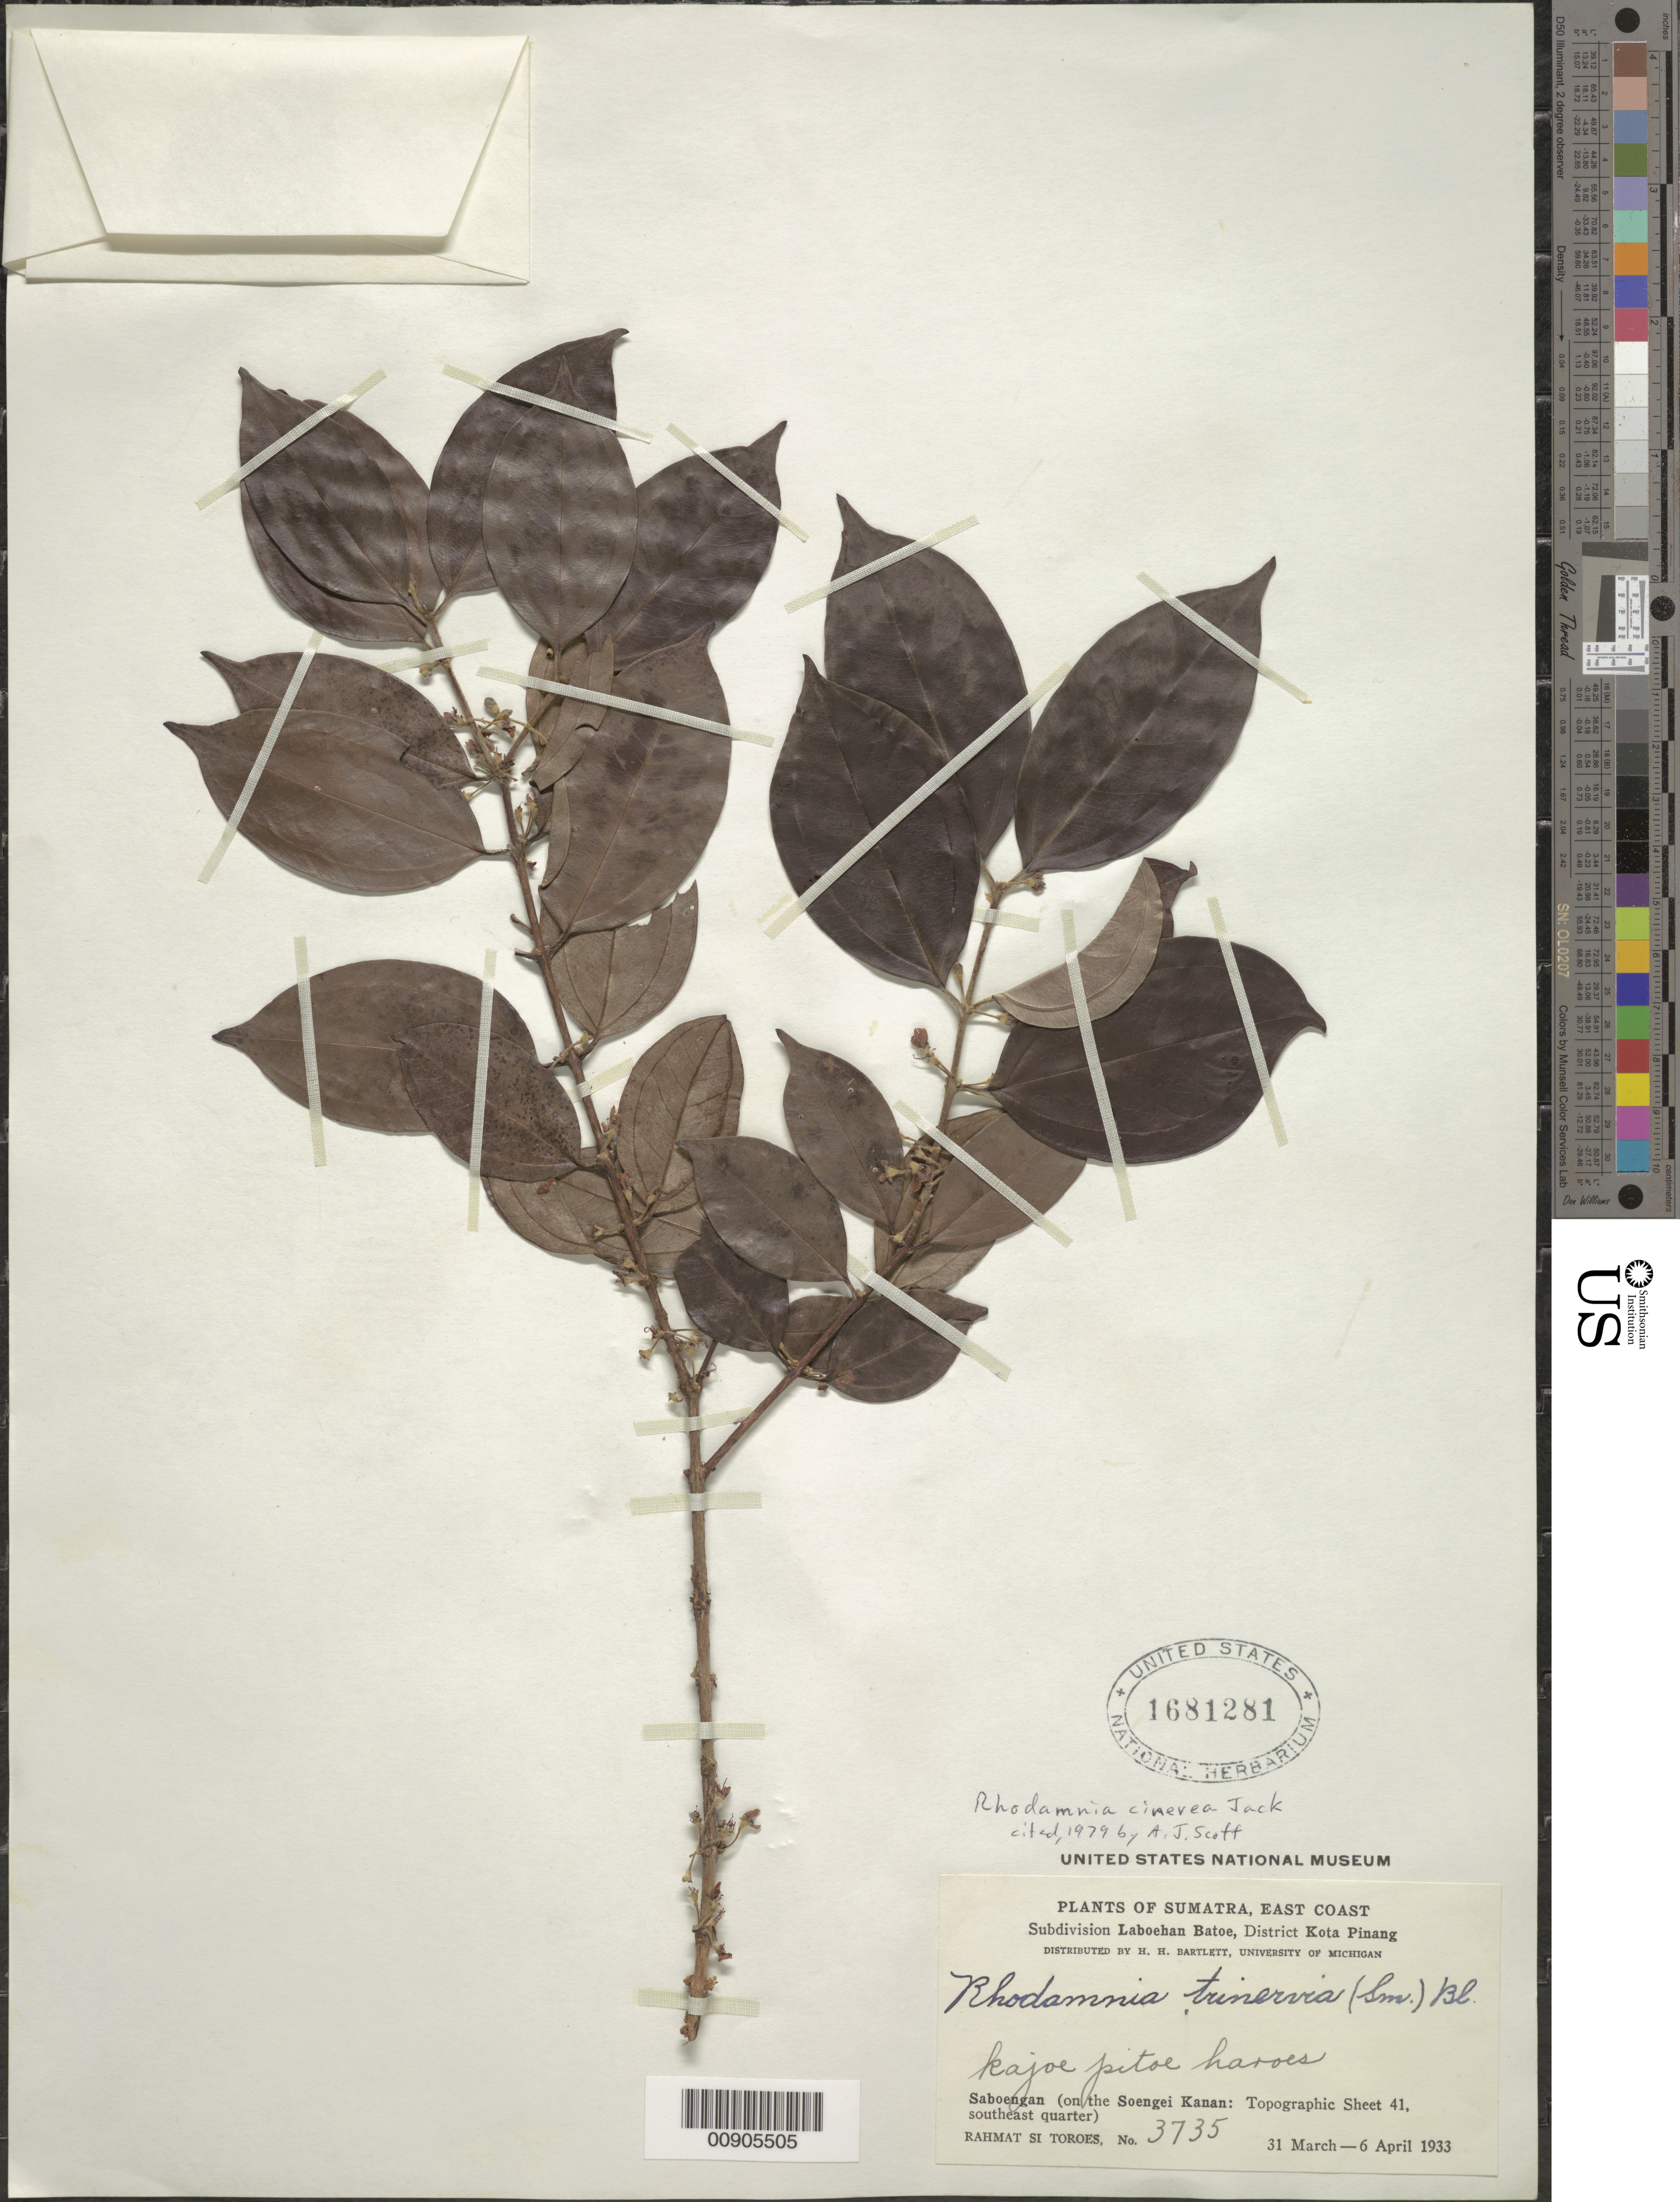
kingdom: Plantae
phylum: Tracheophyta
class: Magnoliopsida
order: Myrtales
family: Myrtaceae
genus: Rhodamnia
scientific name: Rhodamnia cinerea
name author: Jack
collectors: Rahmat Si Boeea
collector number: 3735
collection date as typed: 31 Mar 1933 to 06 Apr 1933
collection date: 1933-03-31/1933-04-06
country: Indonesia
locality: Subdivision Laboehan, District Kota Pinang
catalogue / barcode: US 1681281